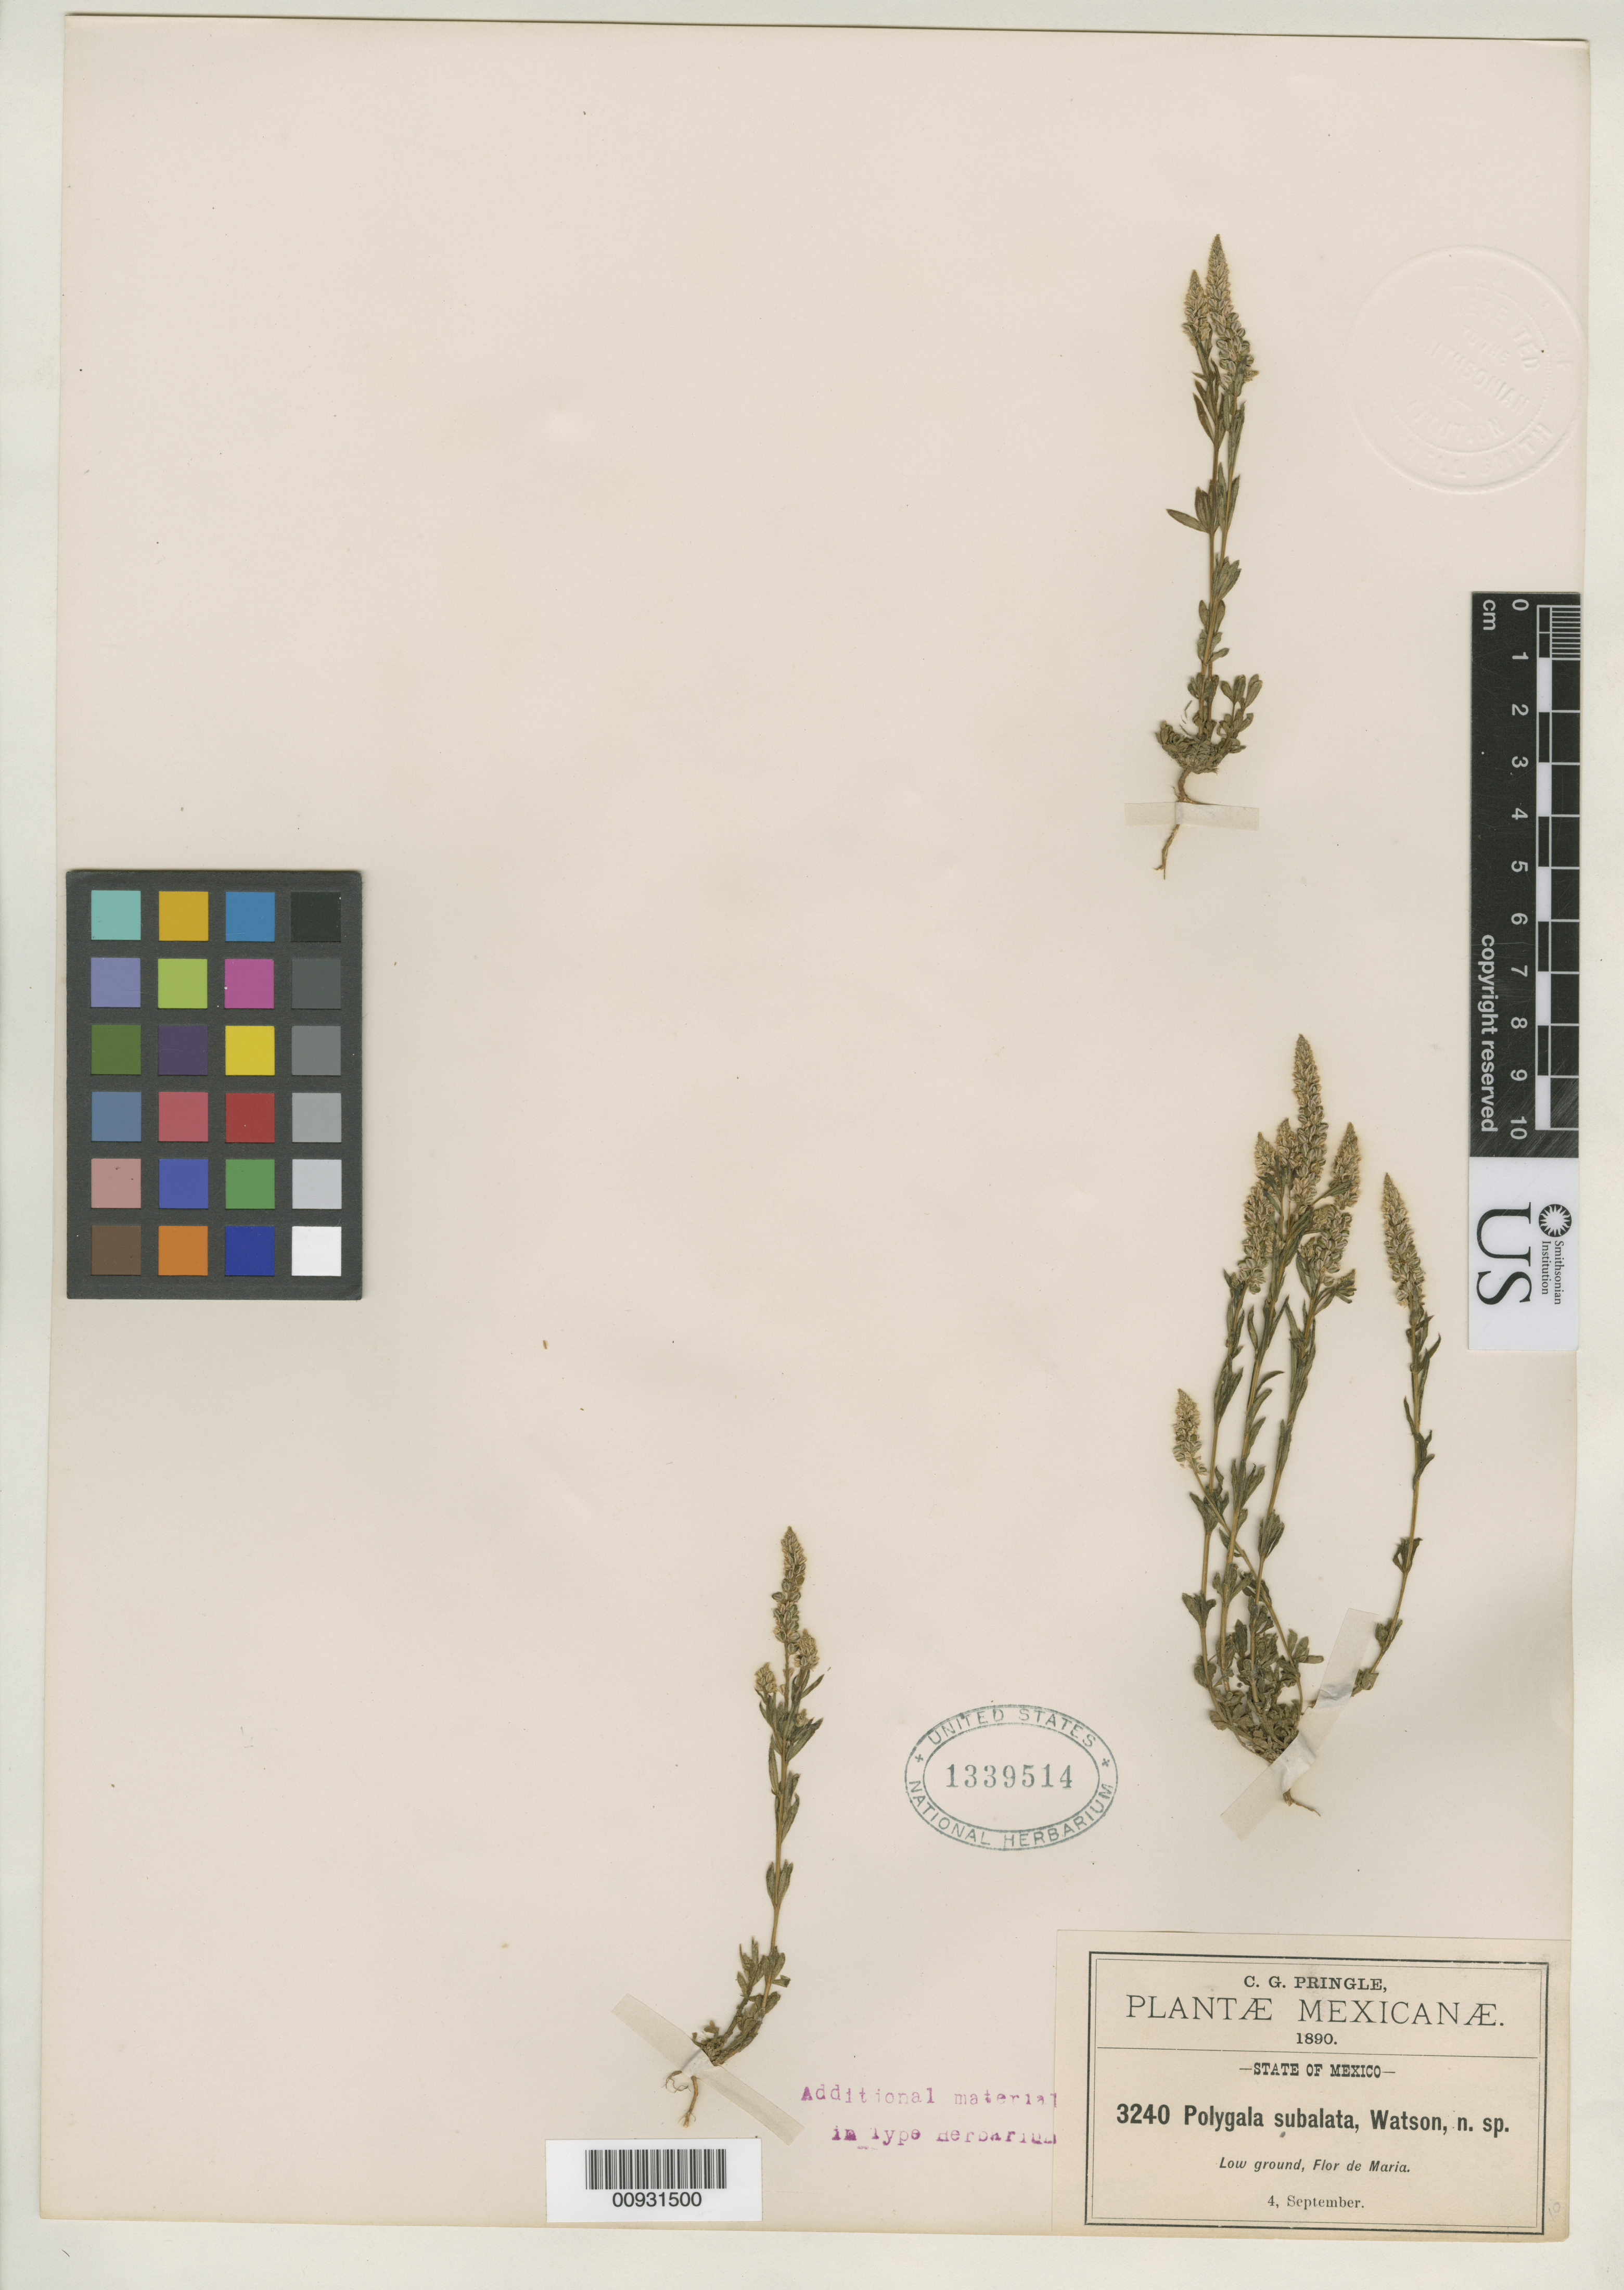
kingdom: Plantae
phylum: Tracheophyta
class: Magnoliopsida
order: Fabales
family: Polygalaceae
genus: Polygala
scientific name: Polygala subalata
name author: S. Watson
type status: Isotype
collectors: C. G. Pringle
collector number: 3240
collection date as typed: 04 Sep 1890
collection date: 1890-09-04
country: Mexico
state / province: México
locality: Flor de Maria.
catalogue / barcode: US 1339514